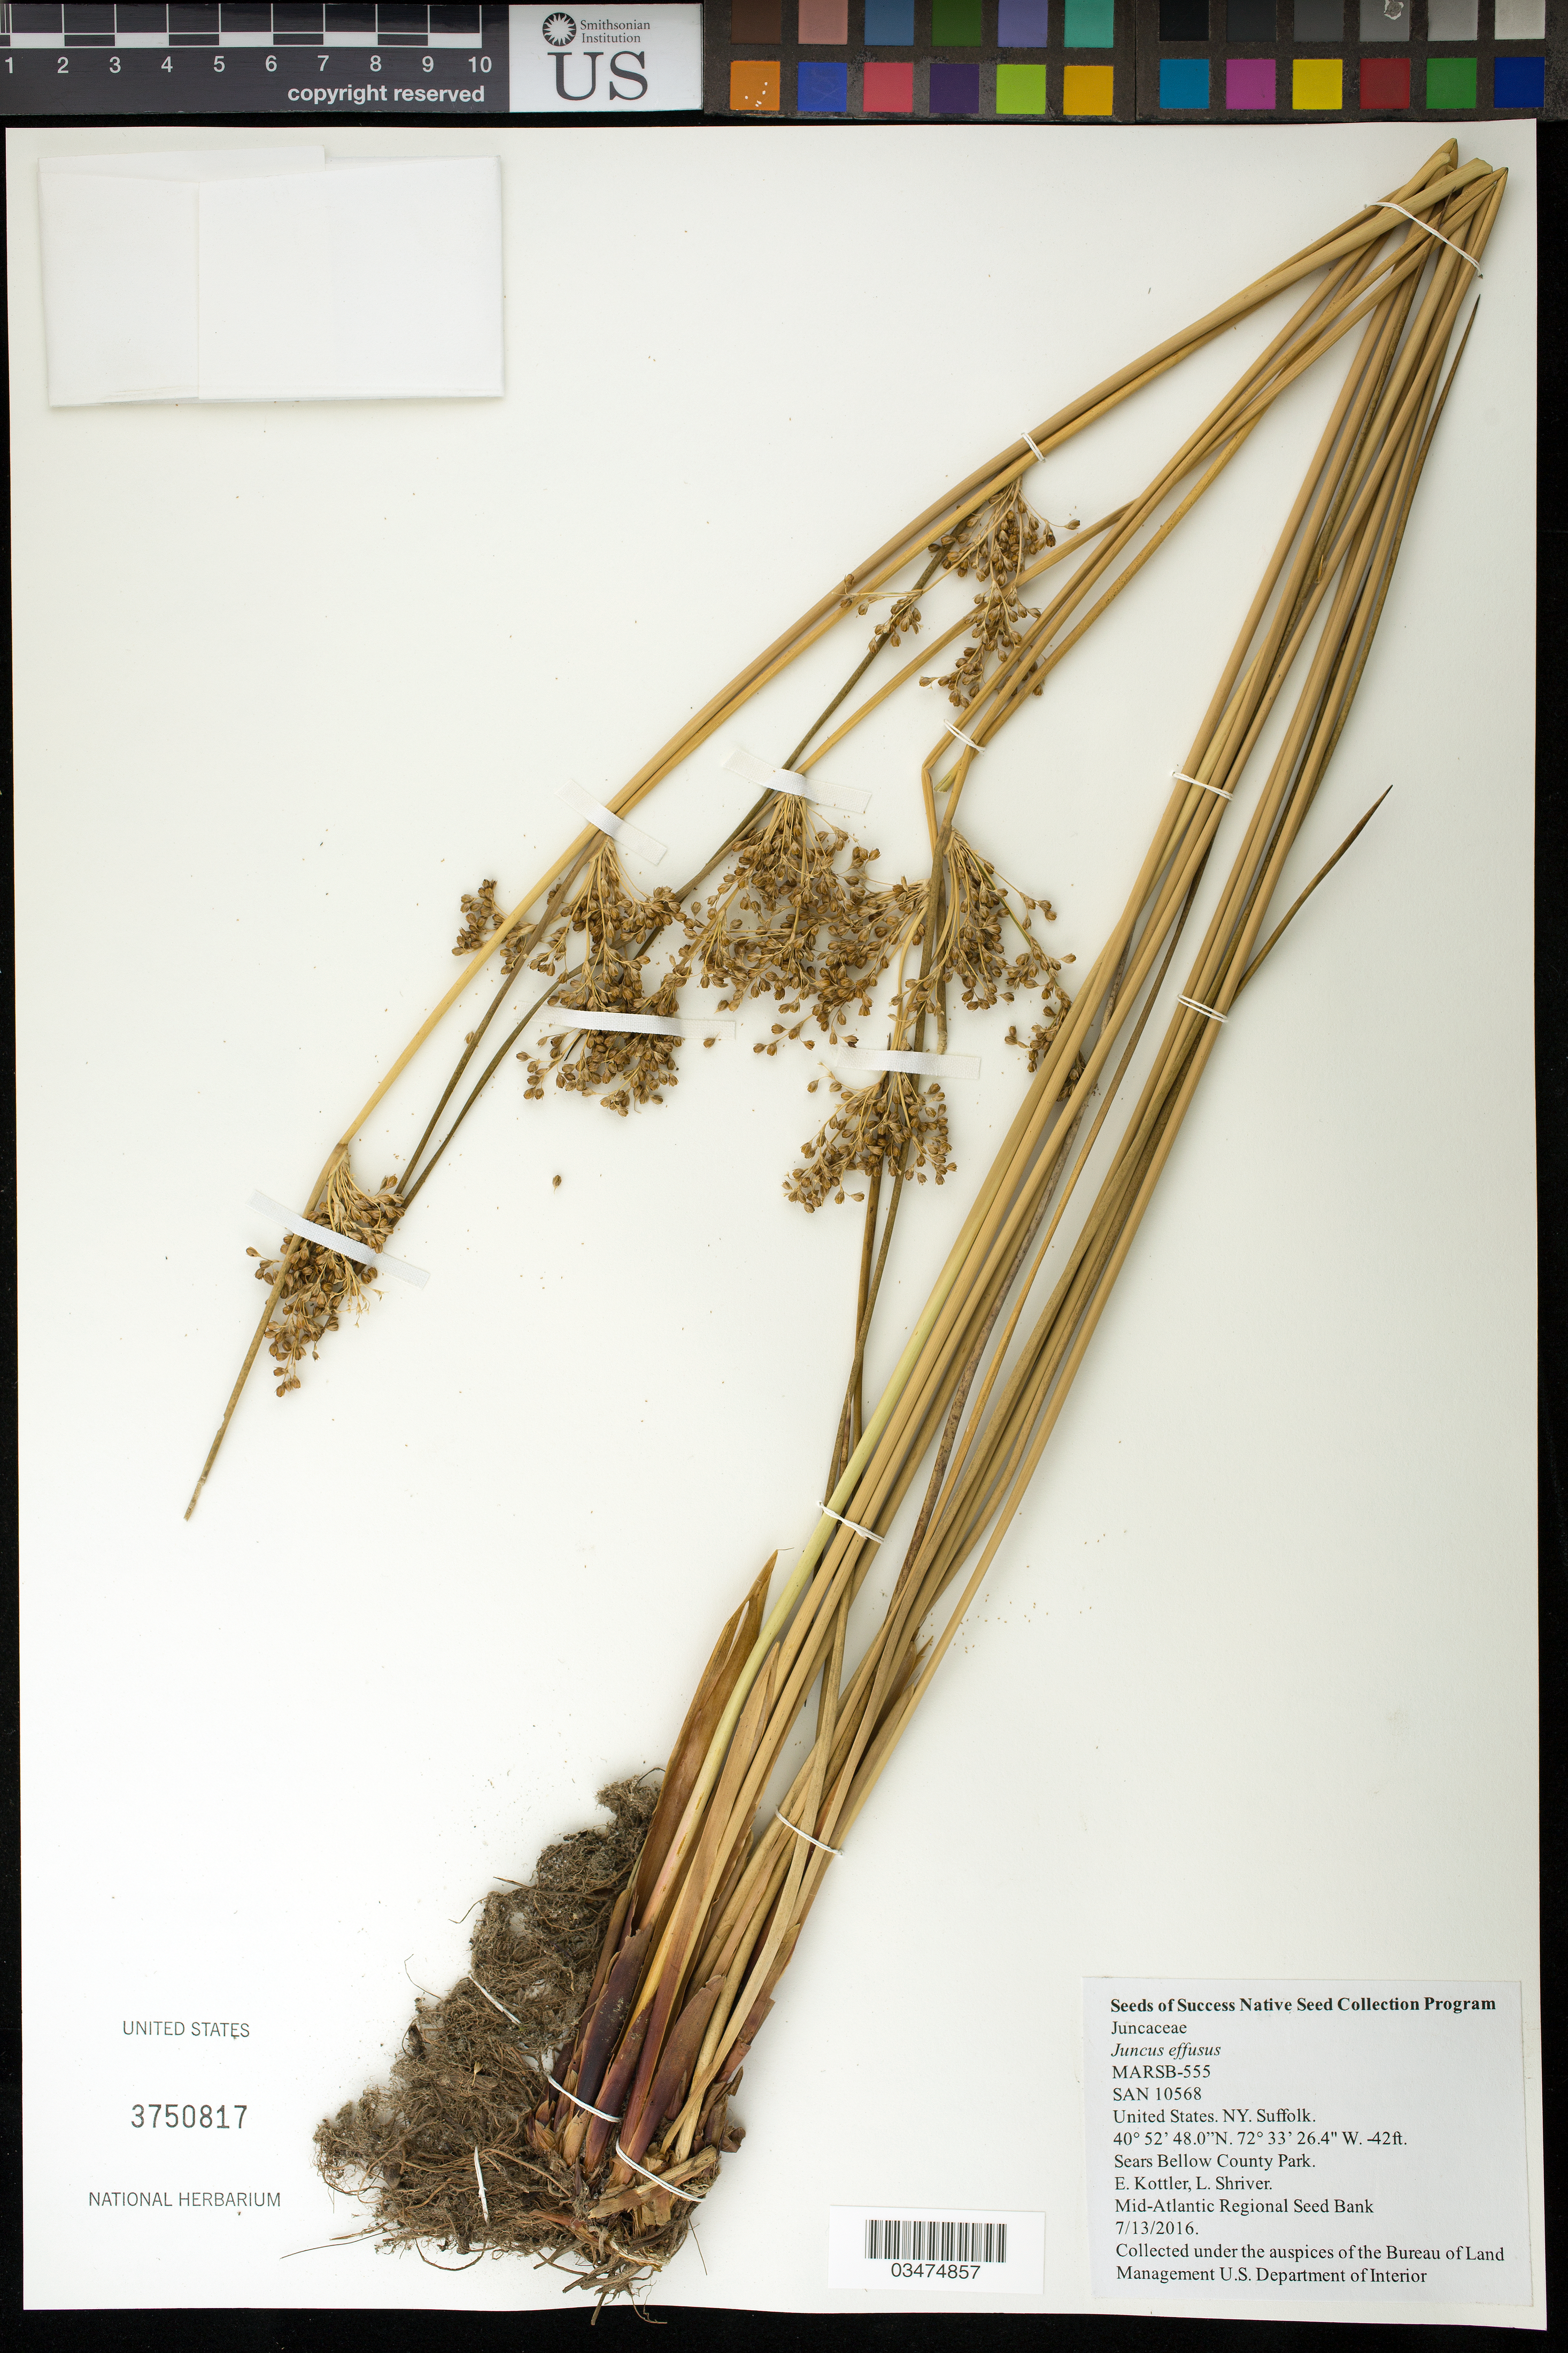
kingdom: Plantae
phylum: Tracheophyta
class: Liliopsida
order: Poales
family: Juncaceae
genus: Juncus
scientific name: Juncus effusus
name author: L.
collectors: E. Kottler & L. Shriver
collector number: MARSB-555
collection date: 2016-09-21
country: United States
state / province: New York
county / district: Suffolk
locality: Sears Bellows County Park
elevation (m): -1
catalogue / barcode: US 3750817